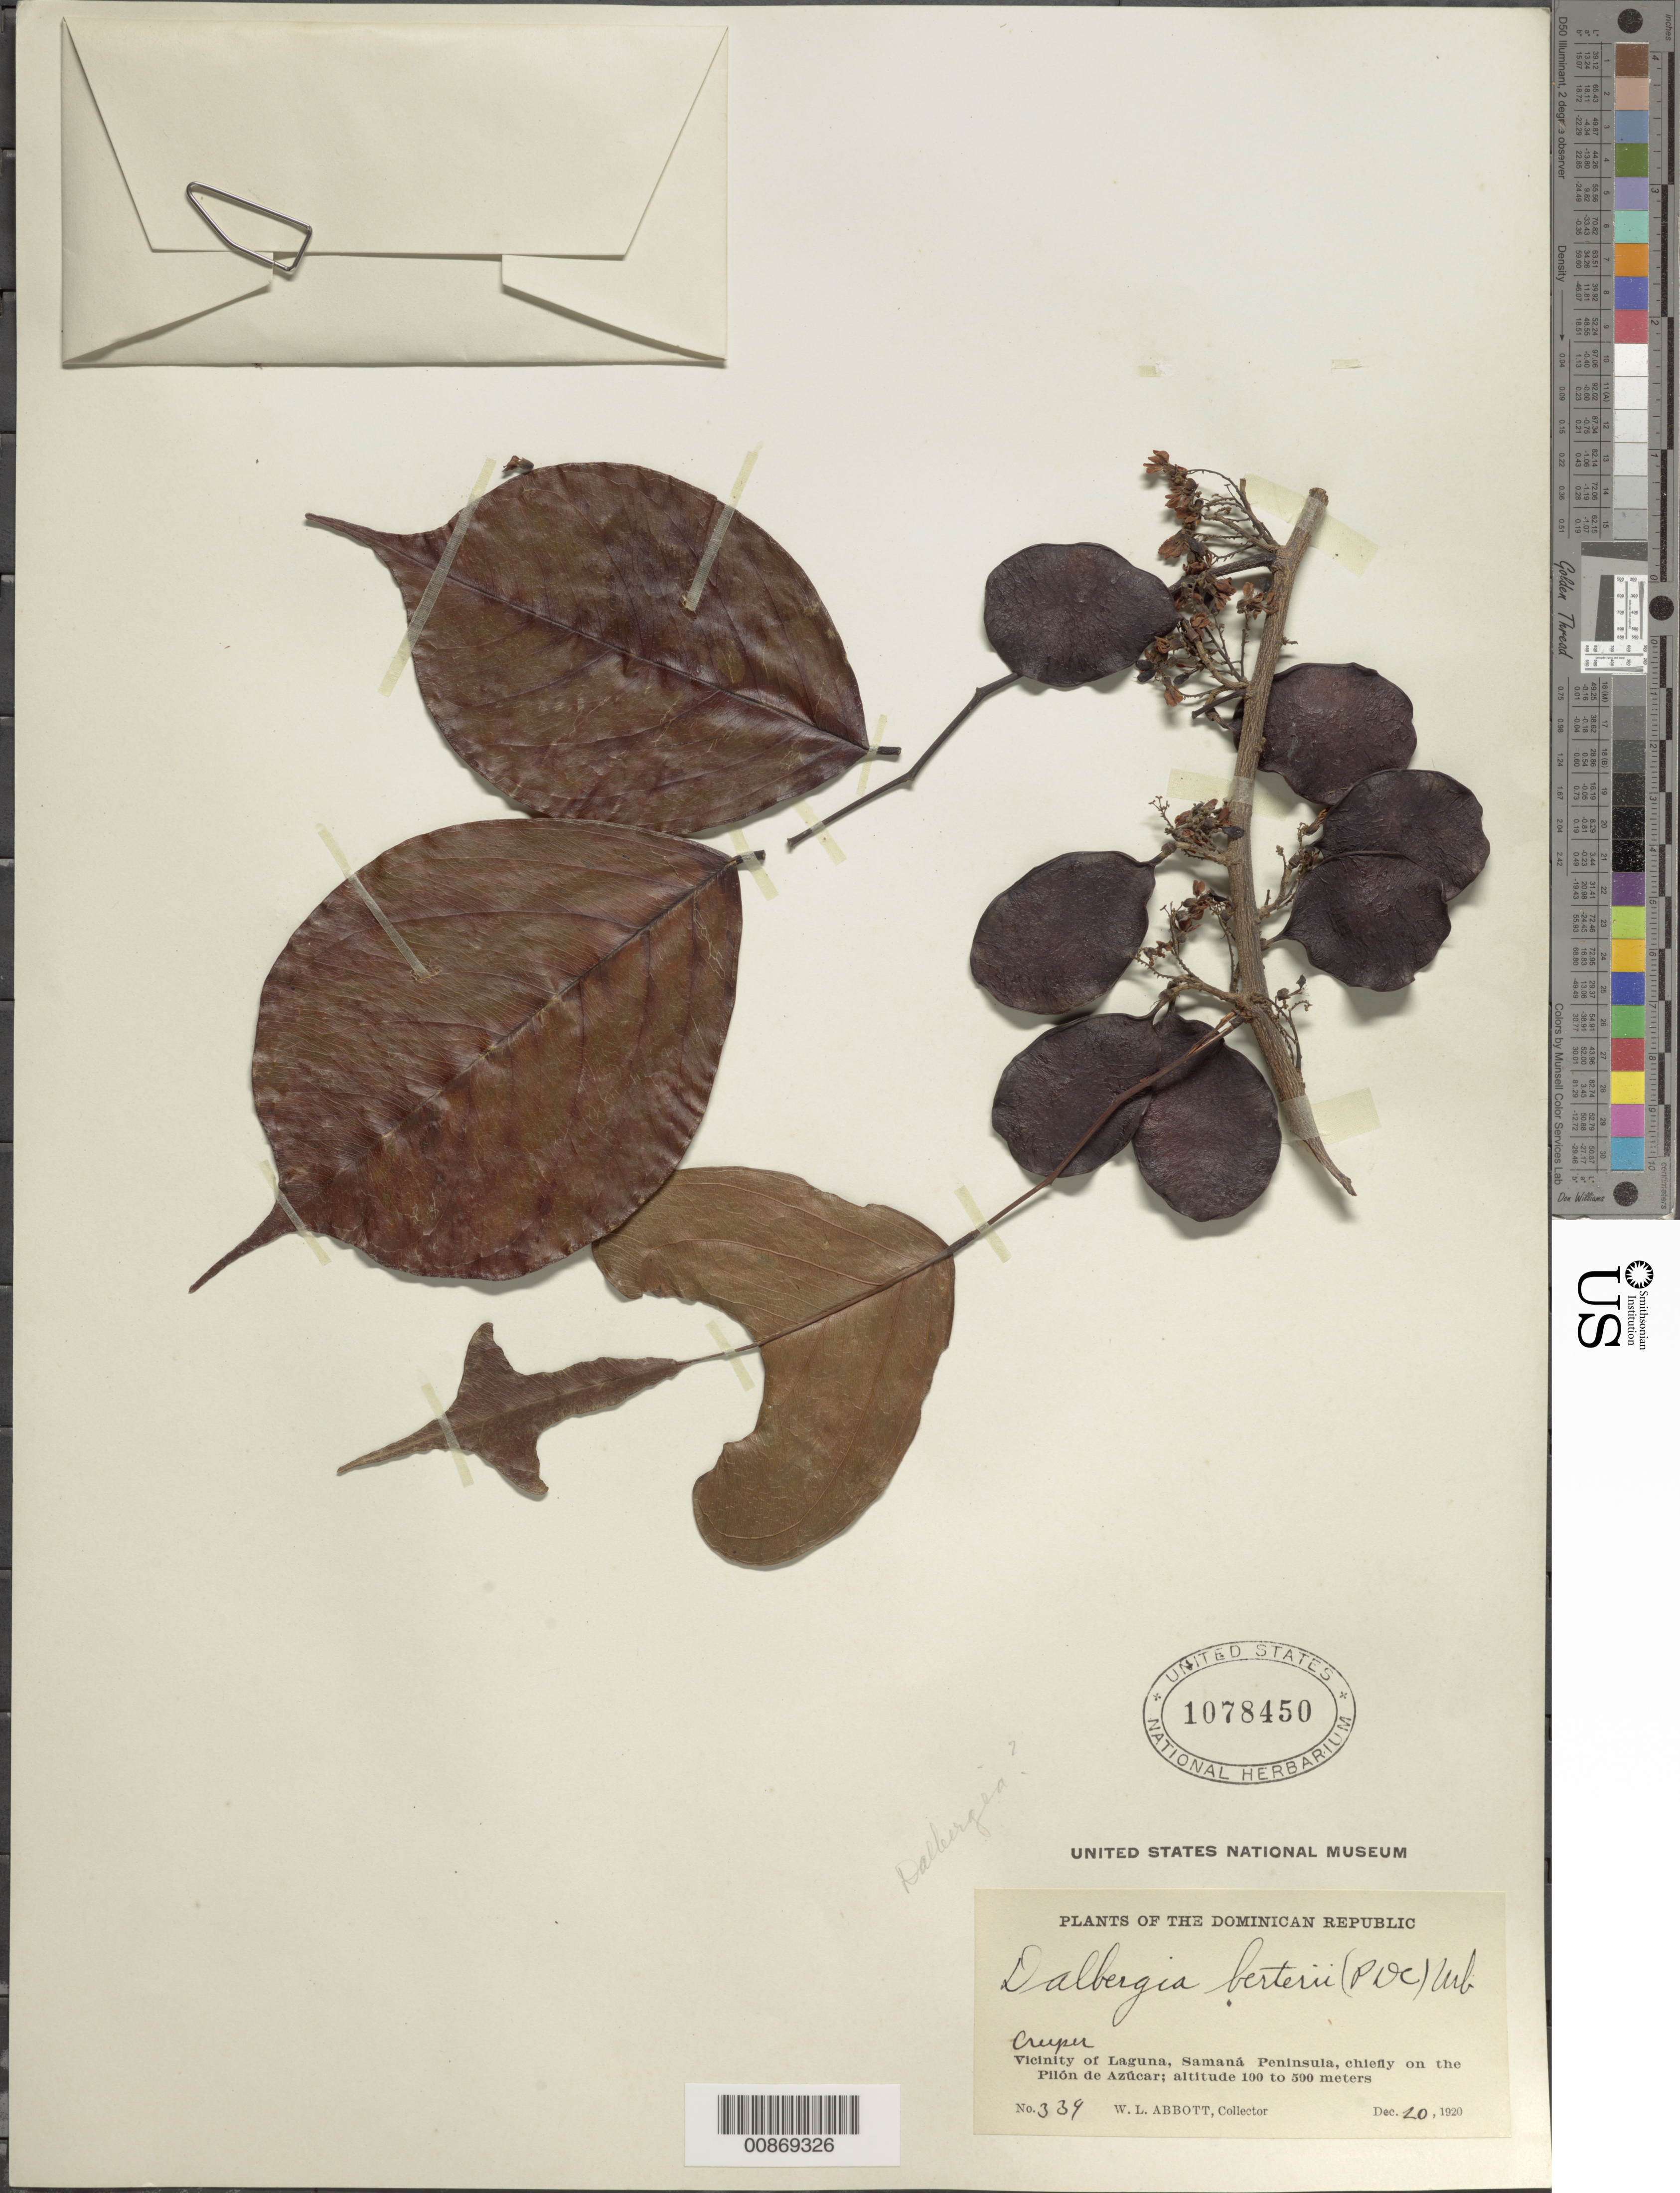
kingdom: Plantae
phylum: Tracheophyta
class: Magnoliopsida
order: Fabales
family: Fabaceae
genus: Dalbergia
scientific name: Dalbergia berteroi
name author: (DC.) Urb.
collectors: W. L. Abbott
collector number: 339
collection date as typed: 20 Dec 1920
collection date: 1920-12-20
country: Dominican Republic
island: Hispaniola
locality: Vicinity of Laguna, Samaná Peninsula, chiefly on the Pilón de Azúcar.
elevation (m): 100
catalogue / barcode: US 1078450